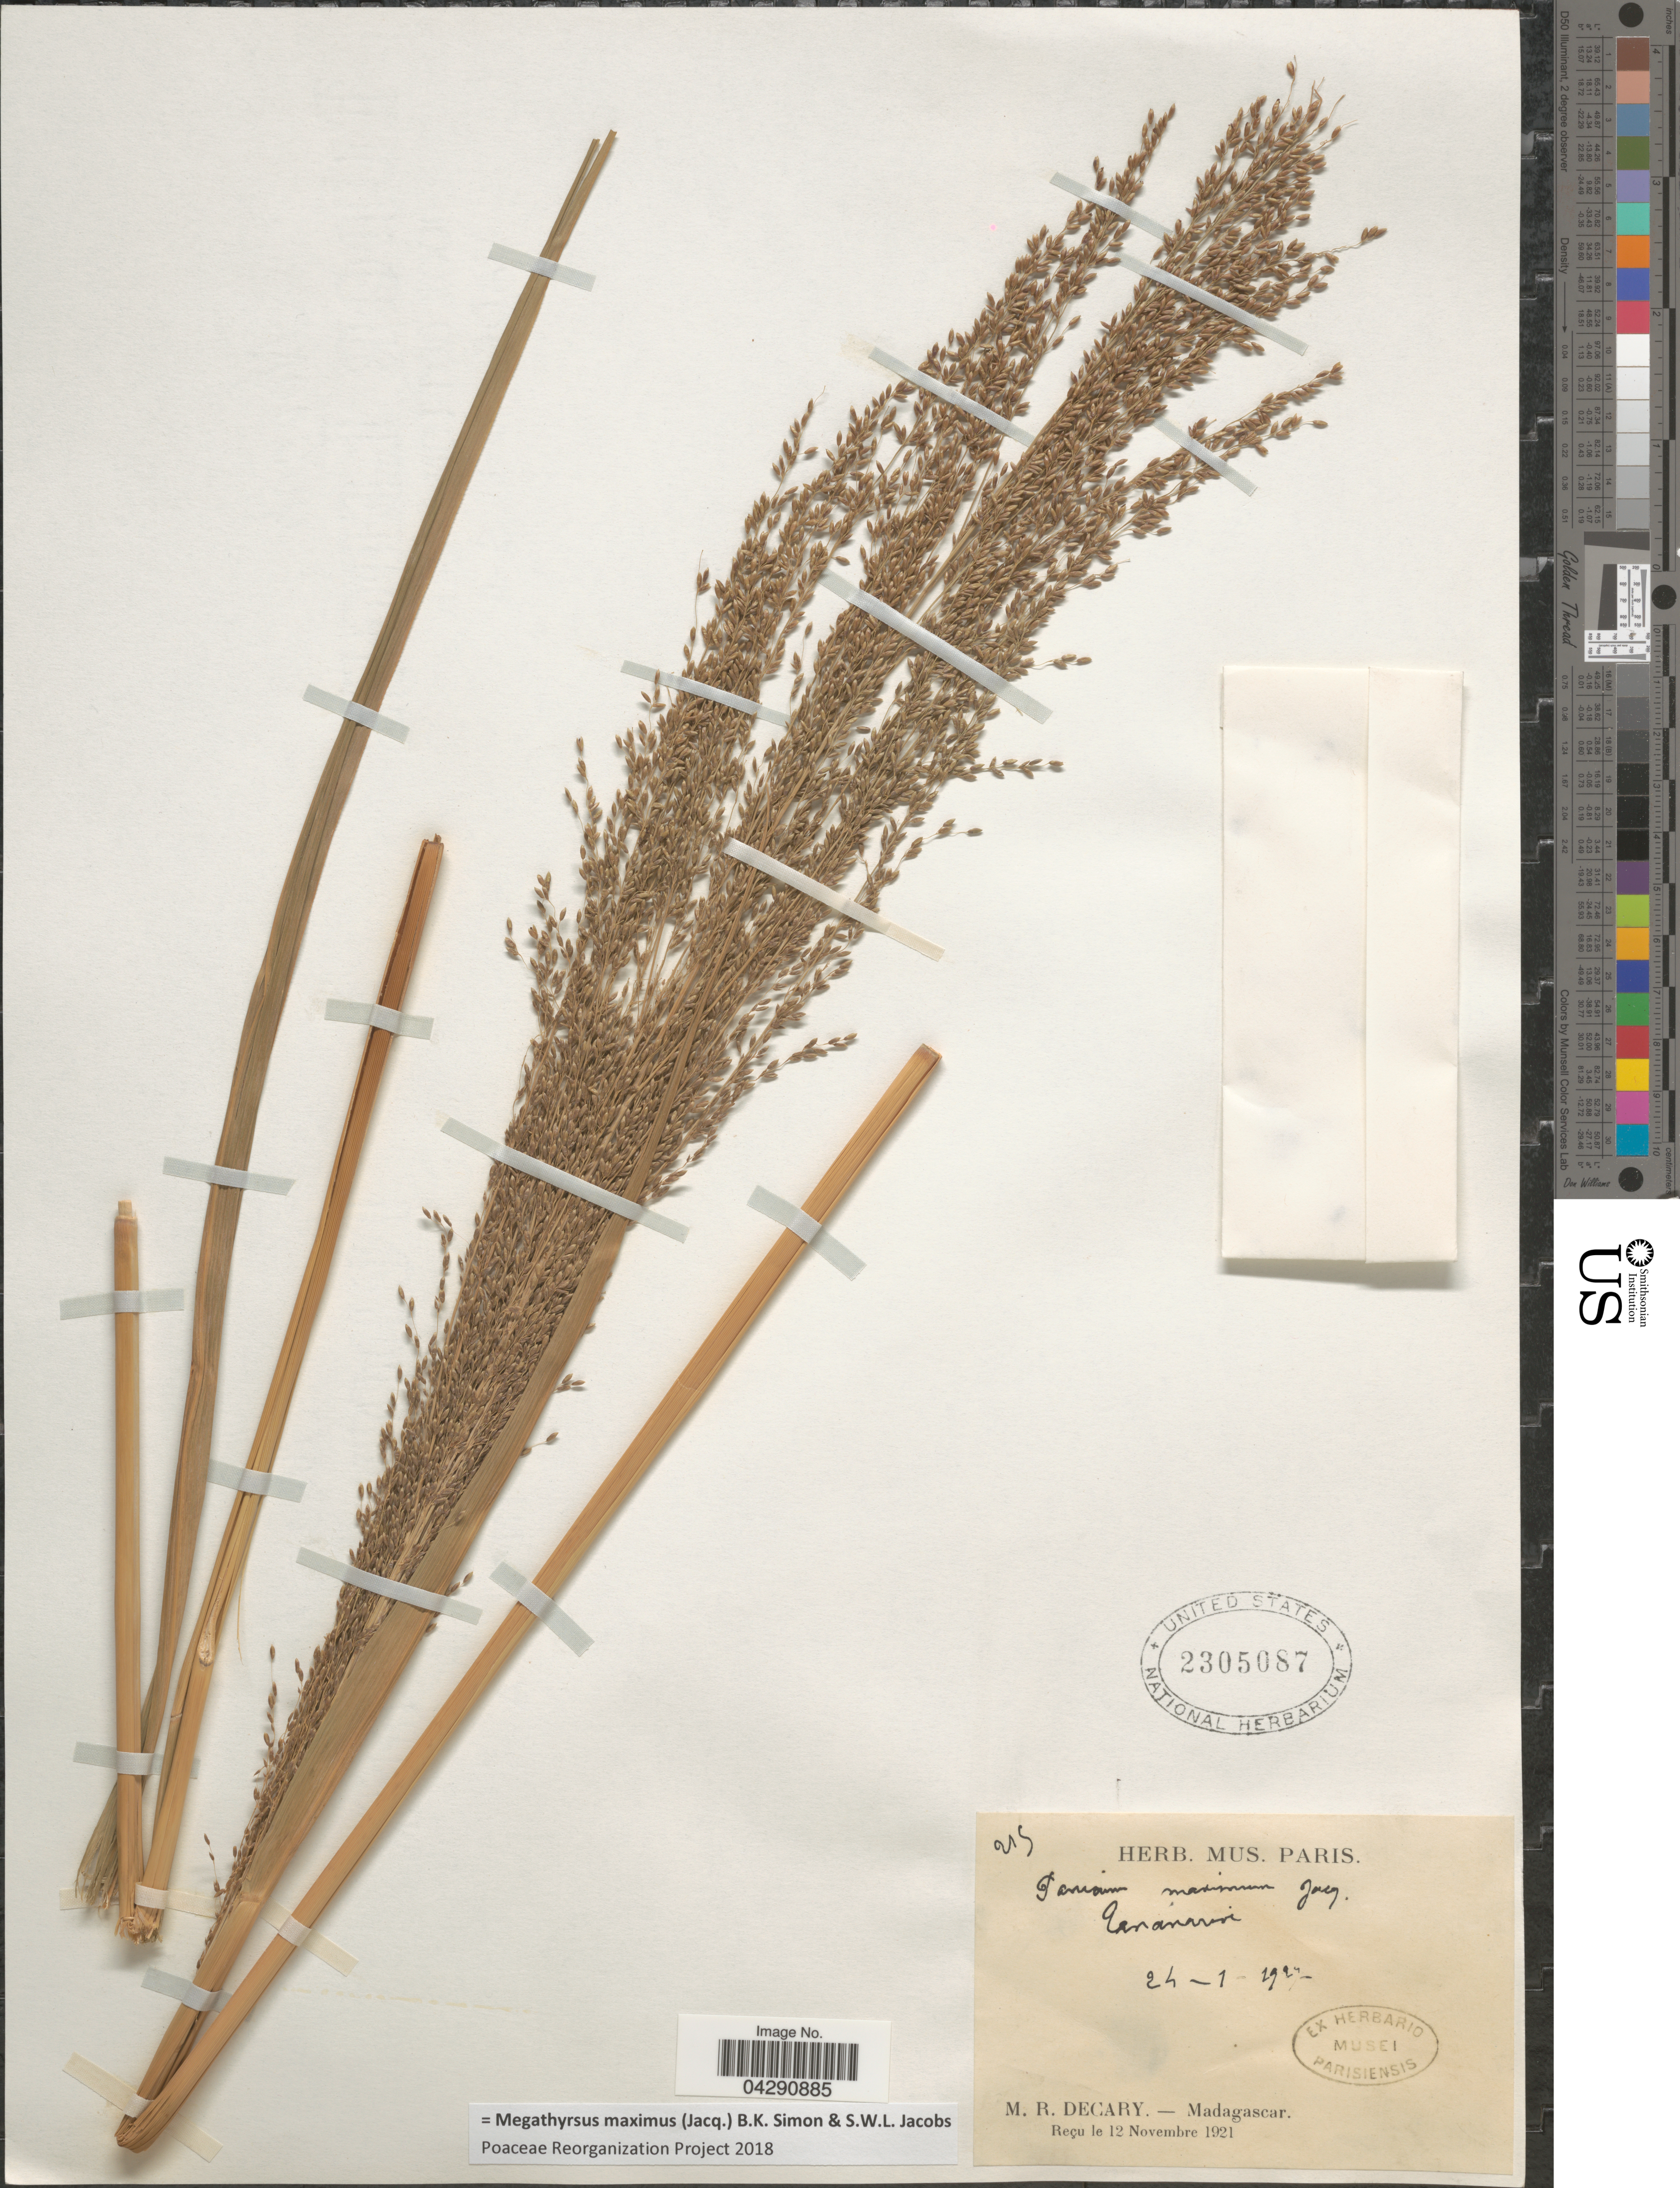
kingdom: Plantae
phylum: Tracheophyta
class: Liliopsida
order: Poales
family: Poaceae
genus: Megathyrsus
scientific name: Megathyrsus maximus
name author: (Jacq.) B.K. Simon & S.W.L. Jacobs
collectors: R. Decary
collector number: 215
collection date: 1927-01-24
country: Madagascar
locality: Tananaravi.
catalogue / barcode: US 2305087